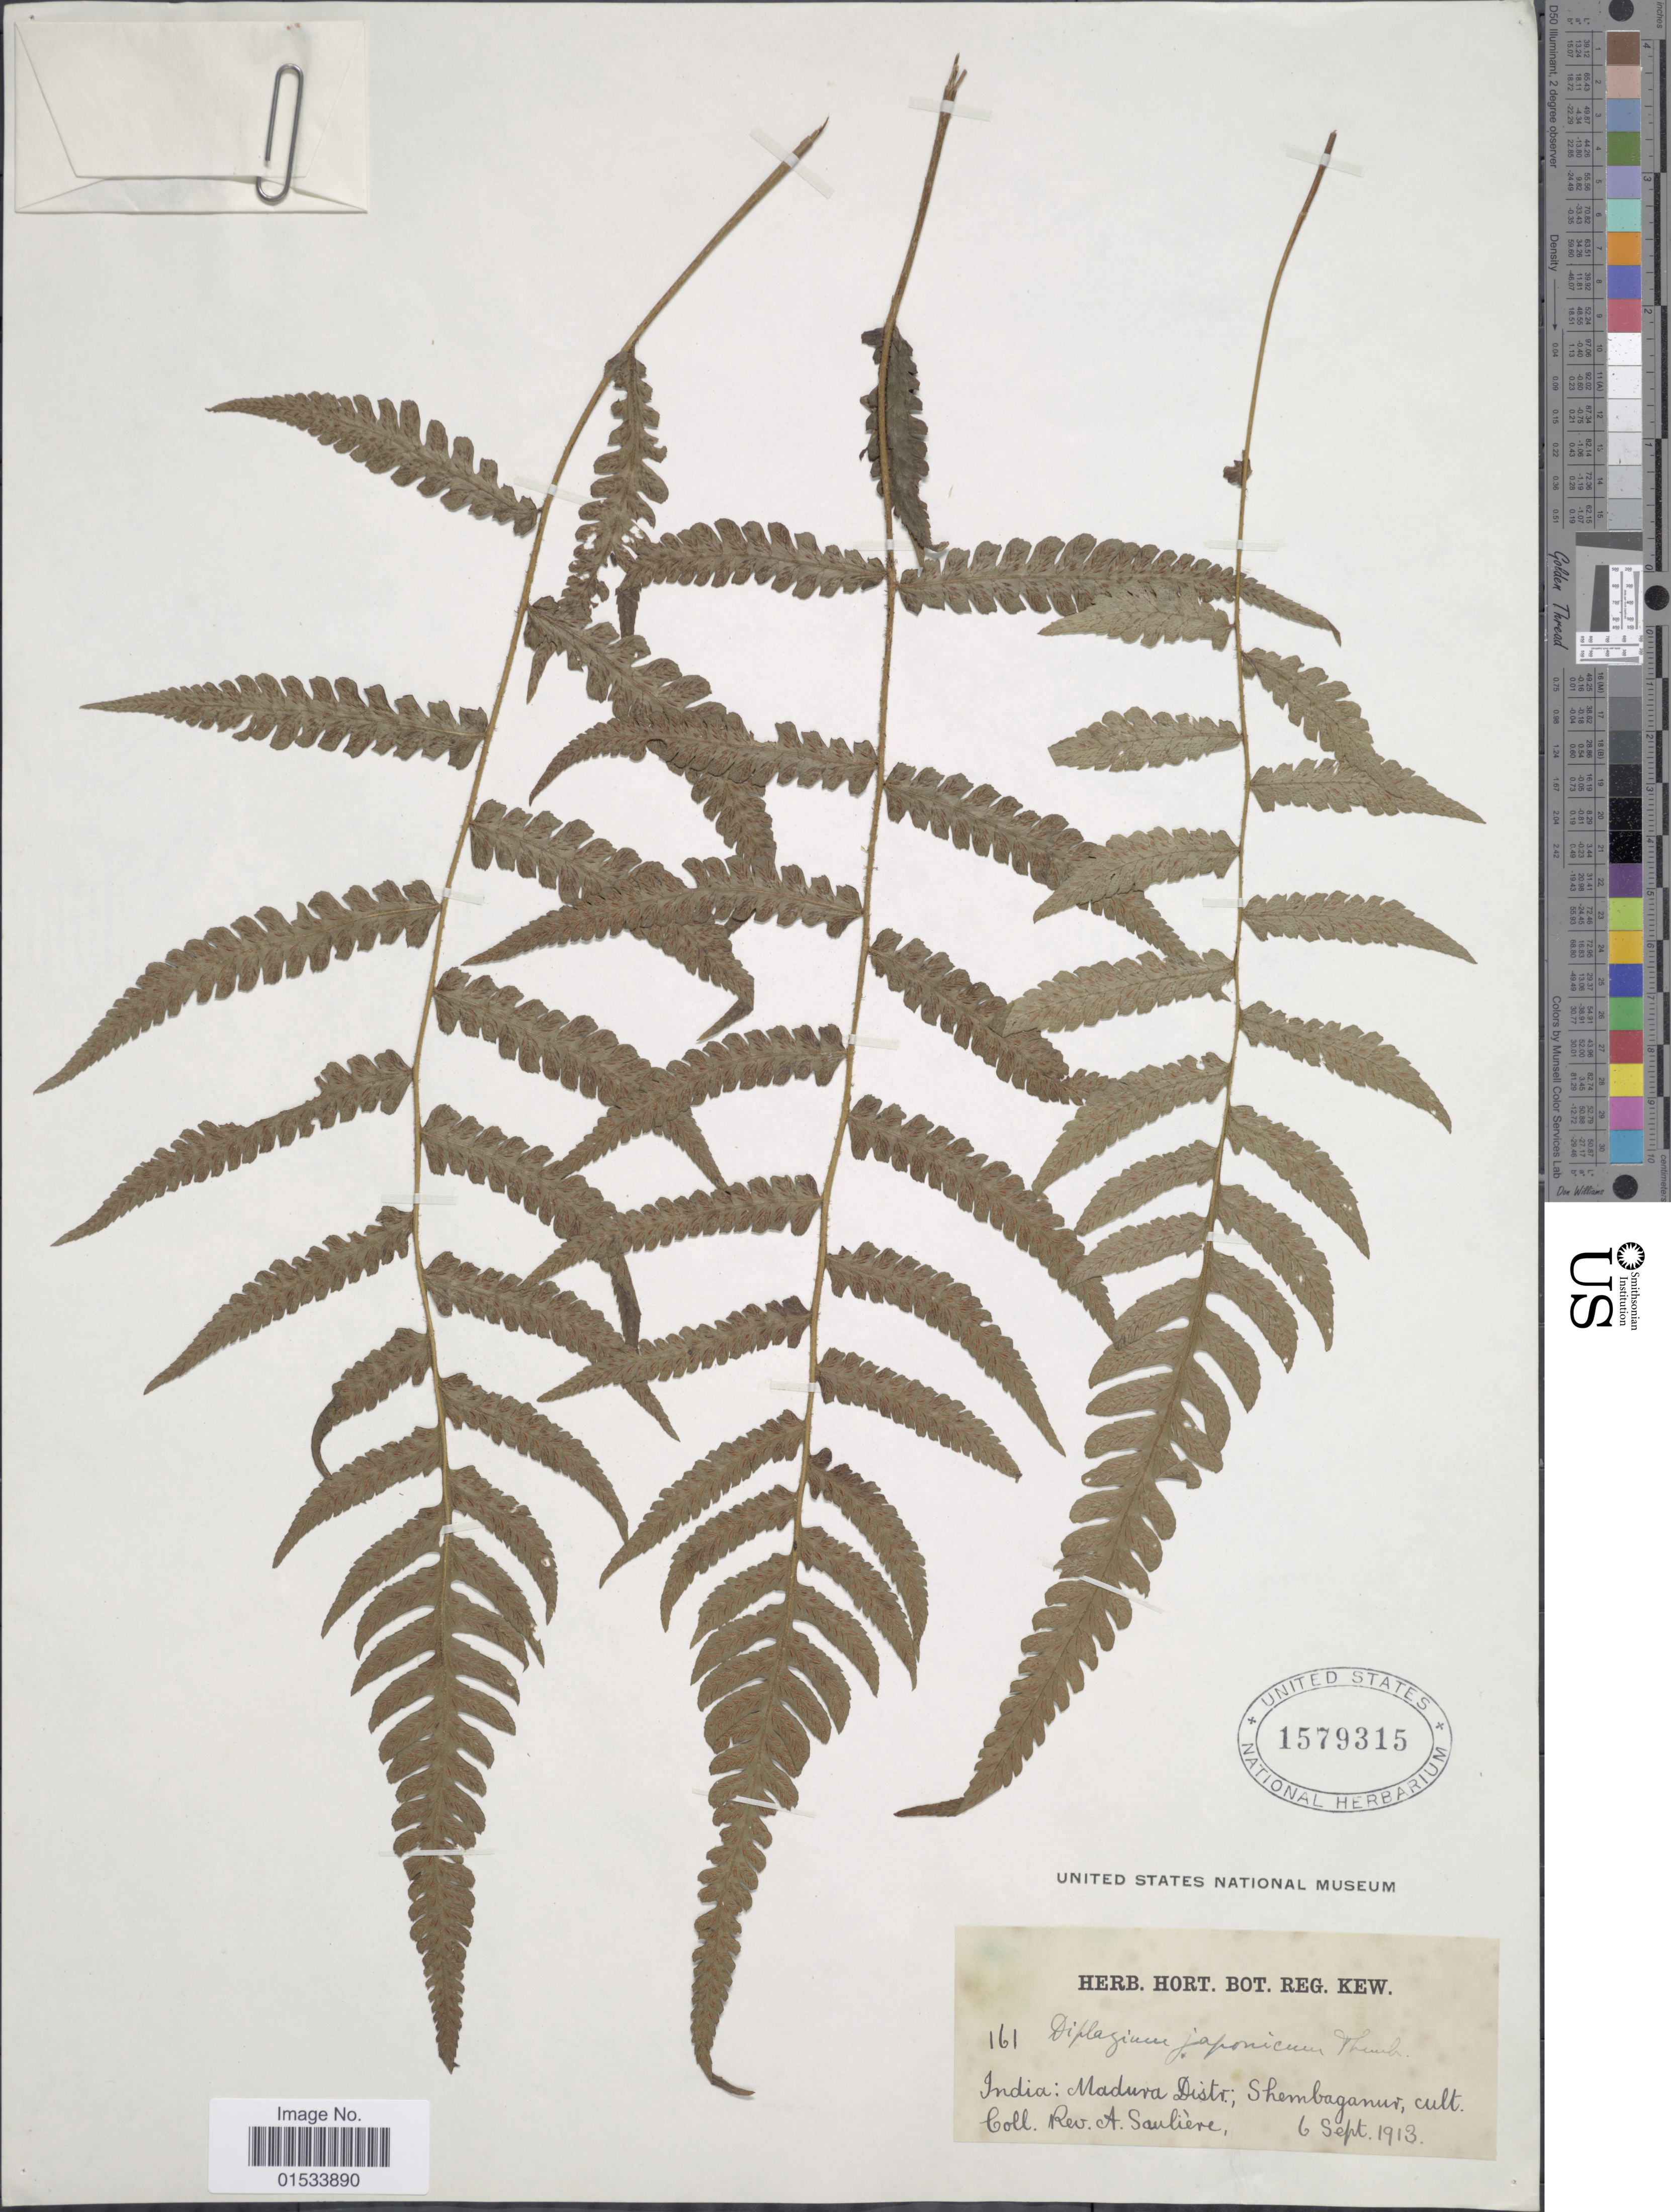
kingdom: Plantae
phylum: Tracheophyta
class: Polypodiopsida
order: Polypodiales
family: Athyriaceae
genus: Diplazium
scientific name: Diplazium japonicum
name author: (Thunb.) Copel.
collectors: A. Sauliere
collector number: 161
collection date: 1913-09-06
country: India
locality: Madura District, Shembaganur, cult.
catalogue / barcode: US 1579315